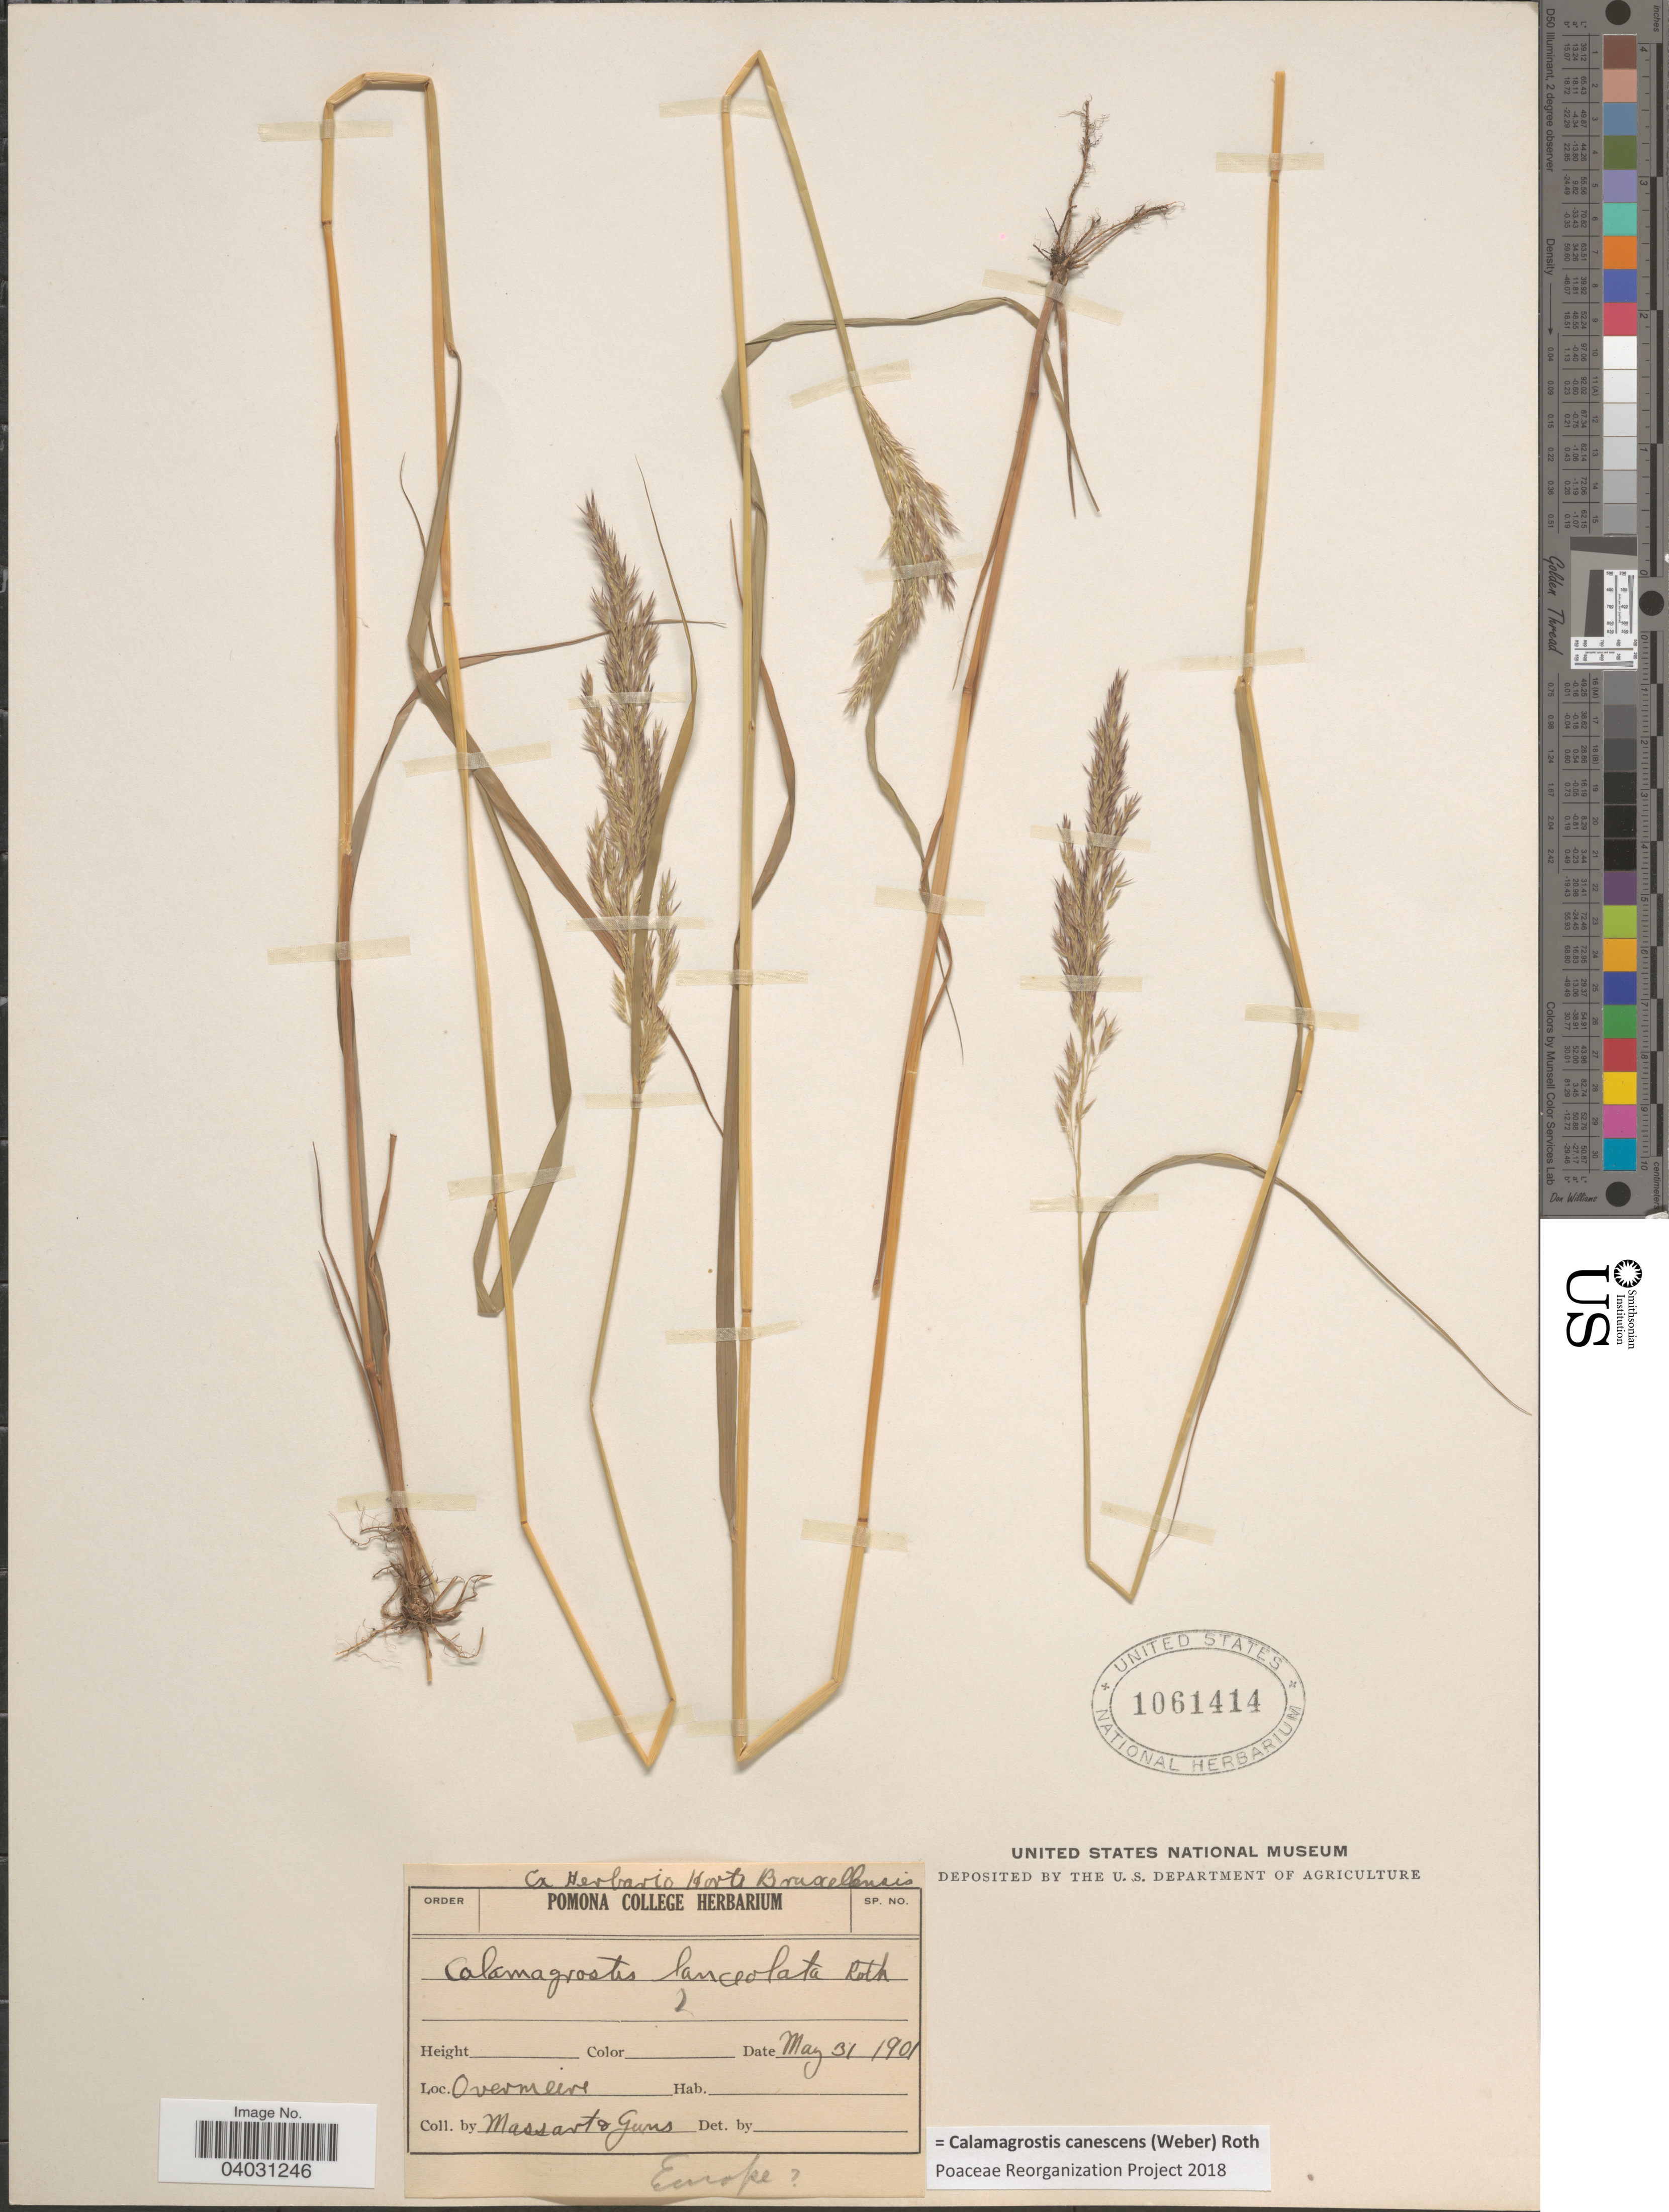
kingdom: Plantae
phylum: Tracheophyta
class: Liliopsida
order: Poales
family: Poaceae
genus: Calamagrostis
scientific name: Calamagrostis canescens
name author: (G.H. Weber) Roth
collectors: Massart & Guns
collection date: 1901-05-31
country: Belgium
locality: Overmeire.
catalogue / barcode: US 1061414